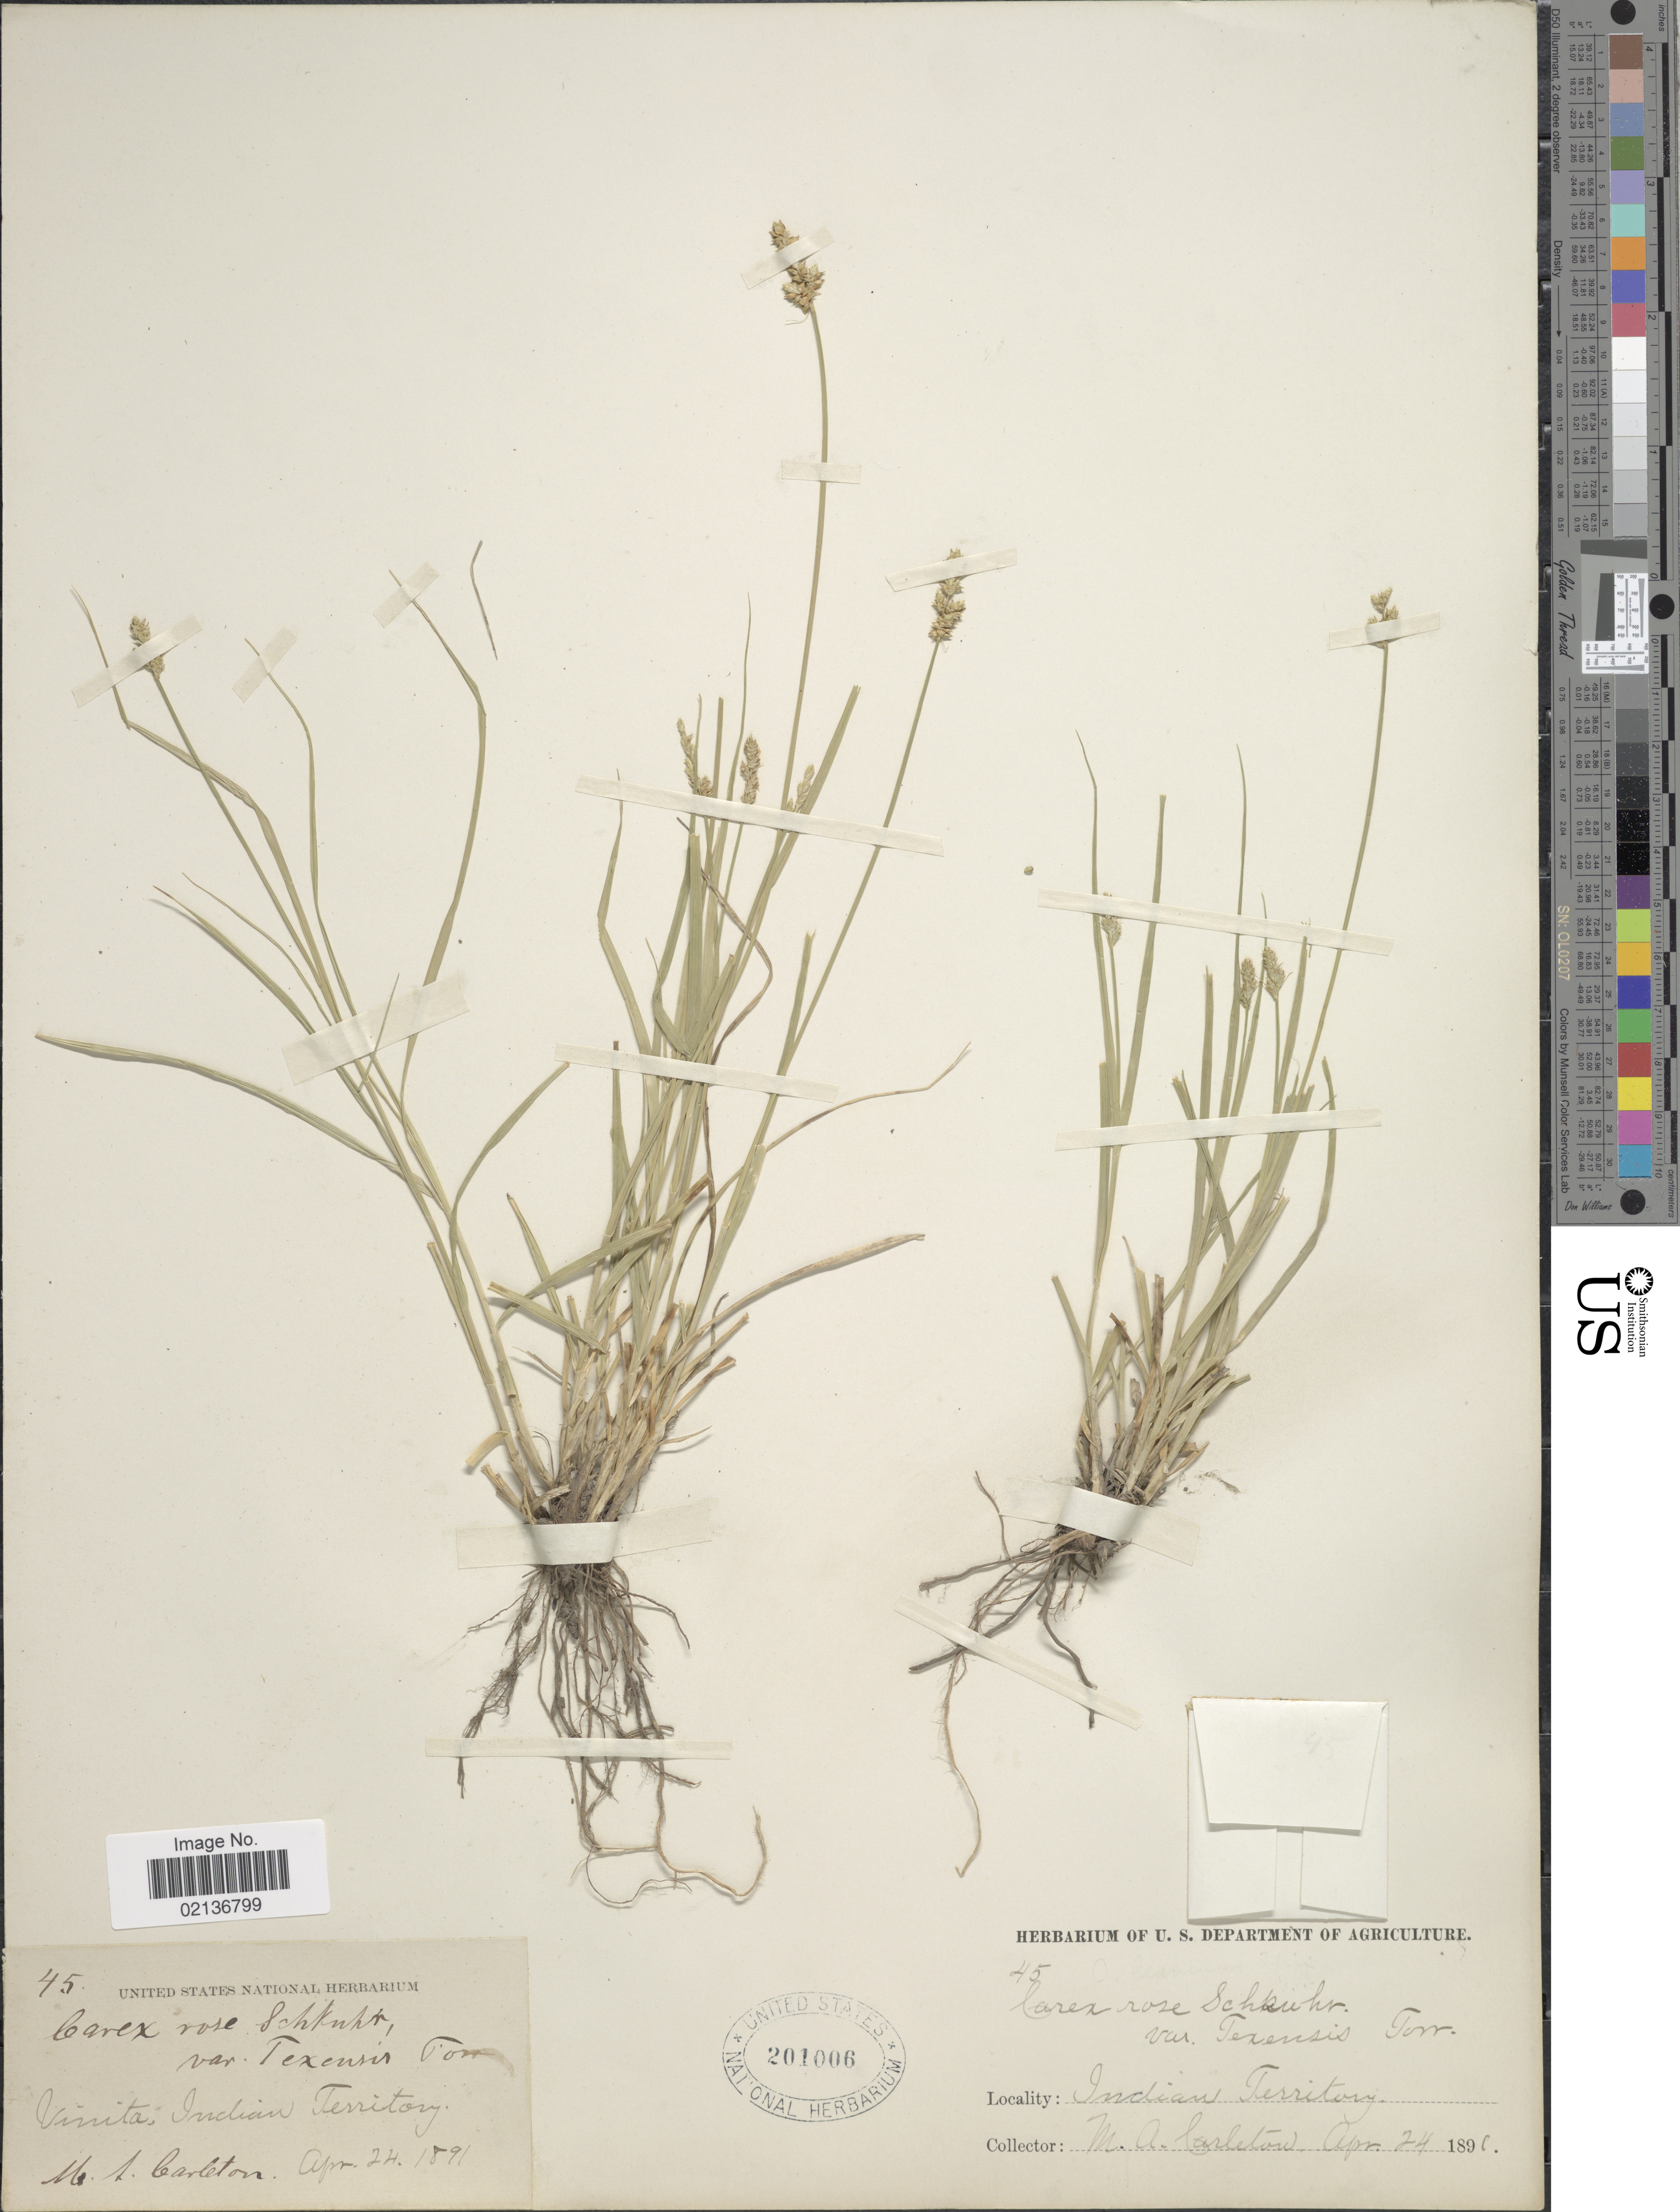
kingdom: Plantae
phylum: Tracheophyta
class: Liliopsida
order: Poales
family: Cyperaceae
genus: Carex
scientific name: Carex texensis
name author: (Torr. ex L.H. Bailey) L.H. Bailey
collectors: M. A. Carleton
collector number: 45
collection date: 1891-04-24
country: United States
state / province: Oklahoma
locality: Vinita, Indian Territory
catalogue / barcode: US 201006